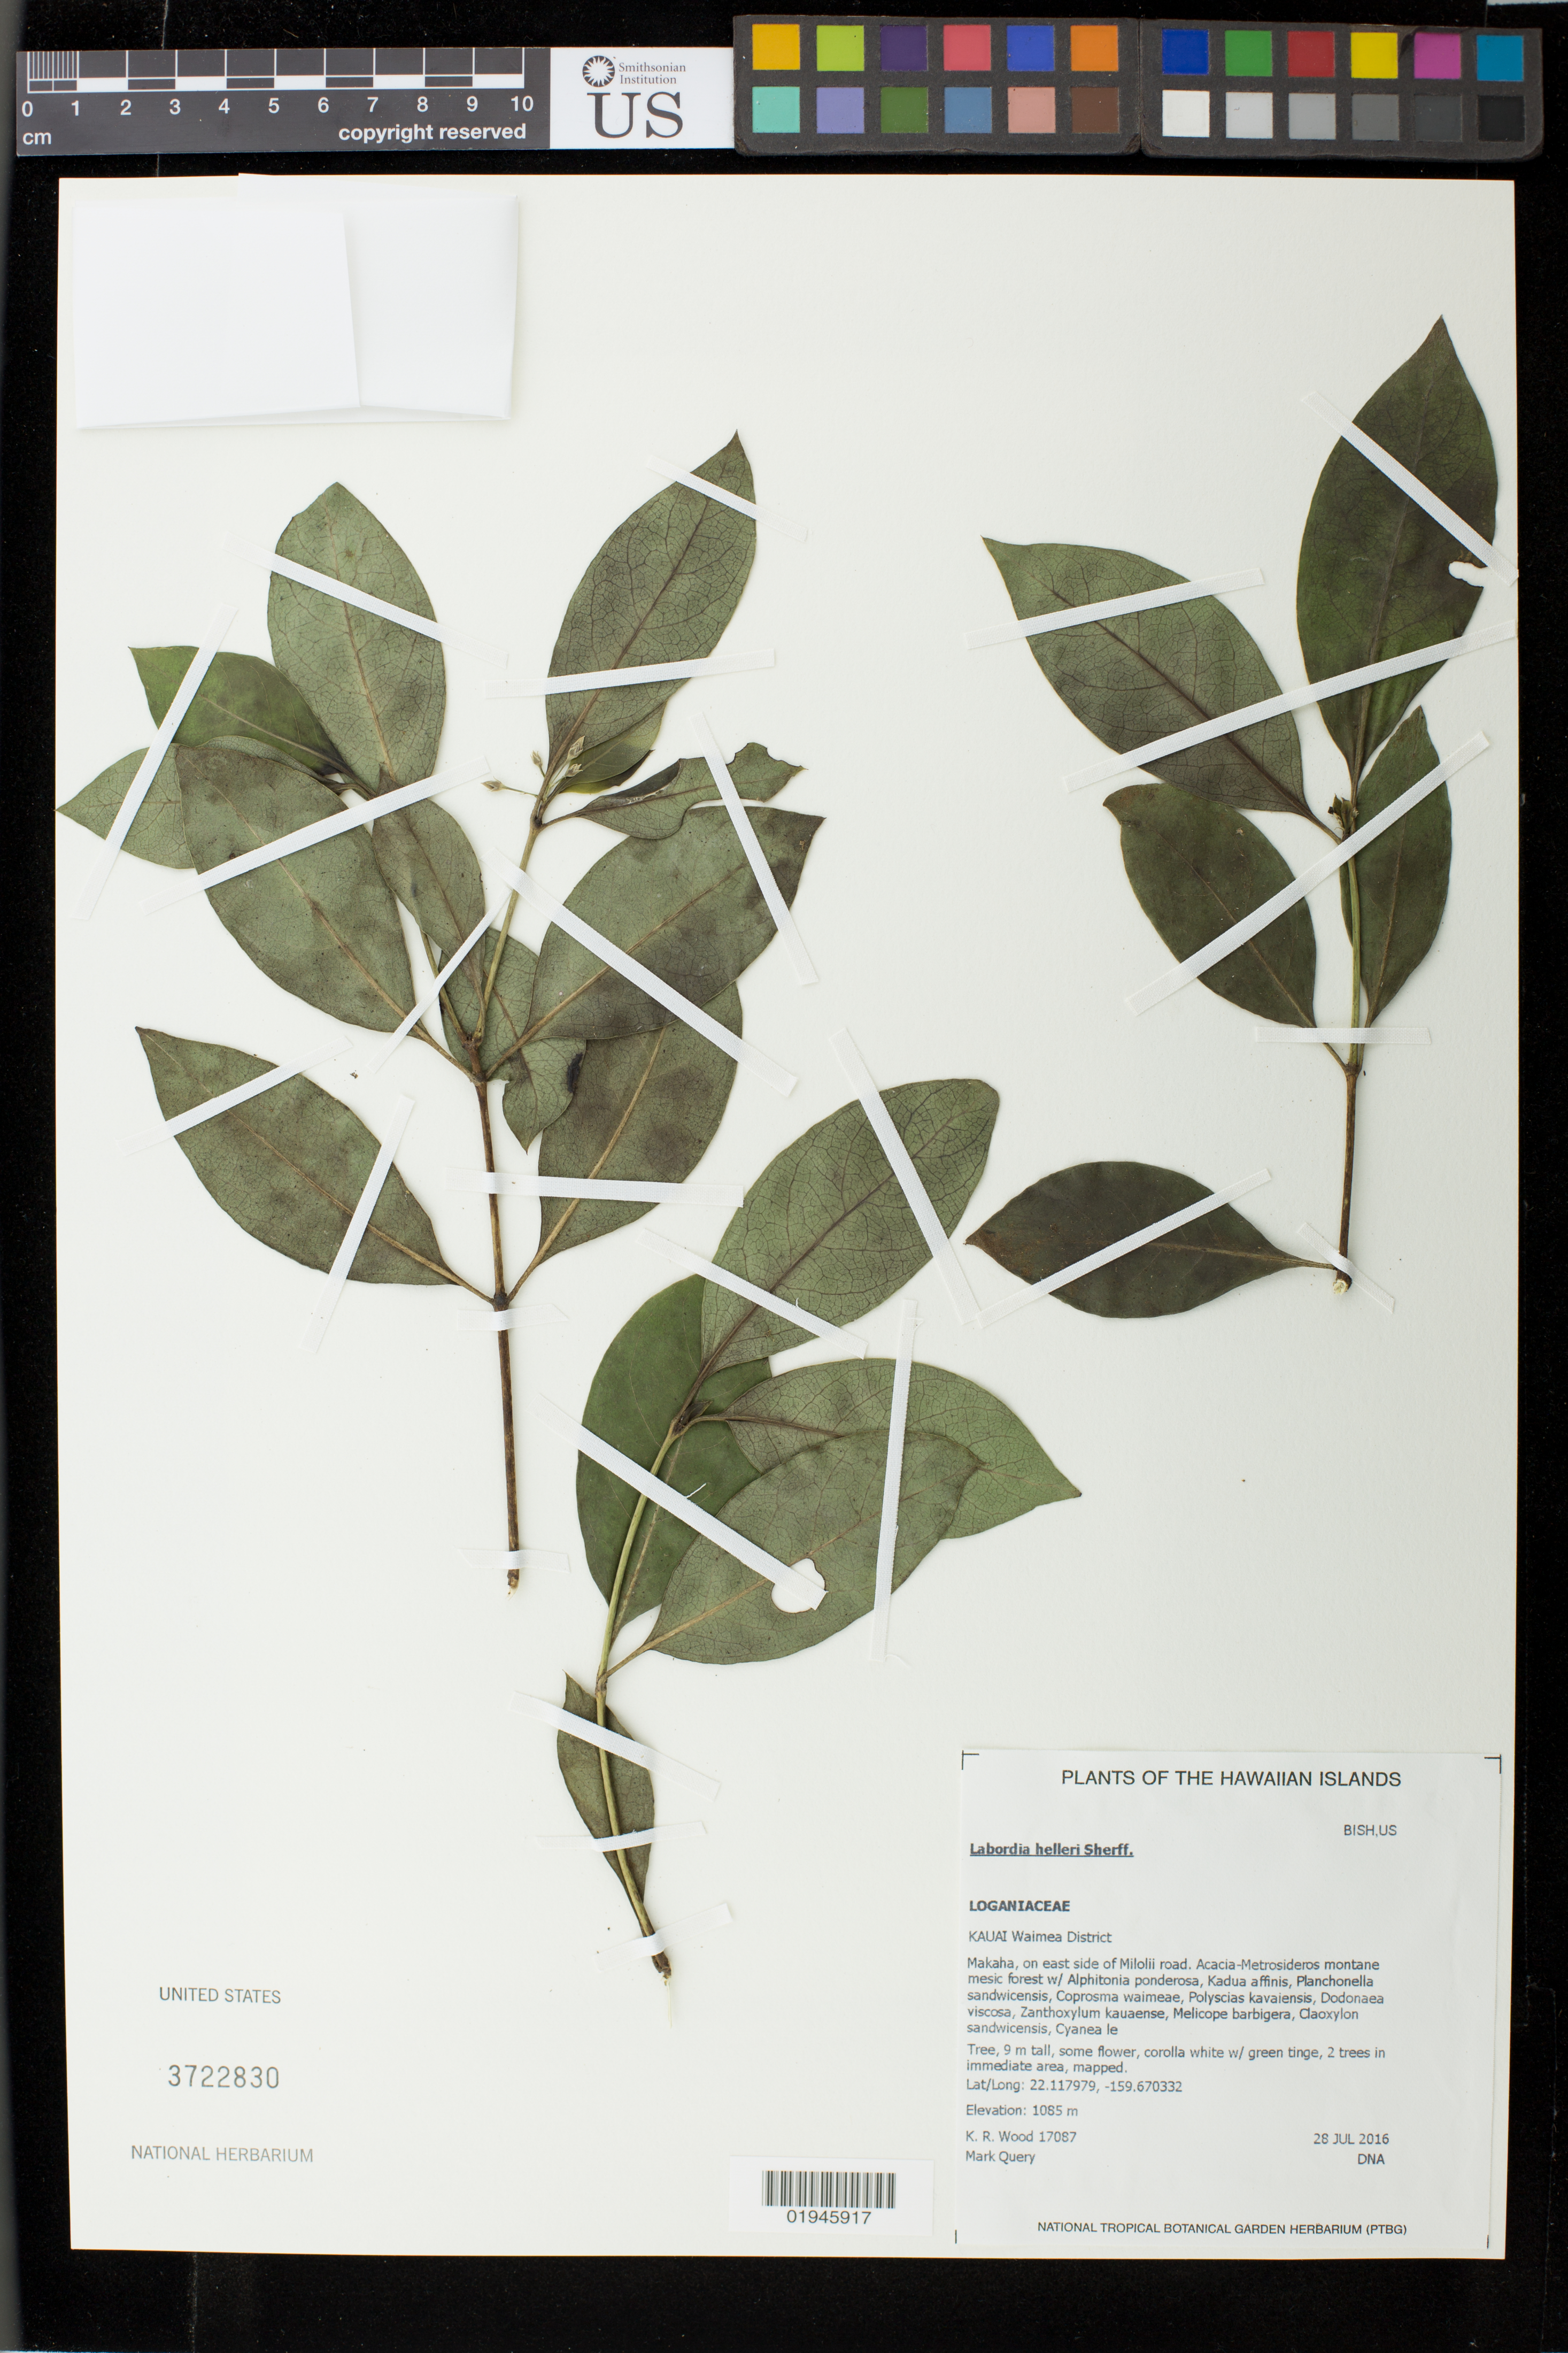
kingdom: Plantae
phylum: Tracheophyta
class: Magnoliopsida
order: Gentianales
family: Loganiaceae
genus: Geniostoma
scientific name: Geniostoma helleri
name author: (Sherff) Byng & Christenh.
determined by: Wagner, W. L., (BOT), Smithsonian Institution - National Museum of Natural History (UNITED STATES)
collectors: K. R. Wood & M. Query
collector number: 17087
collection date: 2016-07-28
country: United States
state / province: Hawaii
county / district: Kauai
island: Kaua'i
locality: Waimea District, Makaha, south facing slopes below Milolii Road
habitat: Lowland mesic forest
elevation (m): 1085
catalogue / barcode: US 3722830